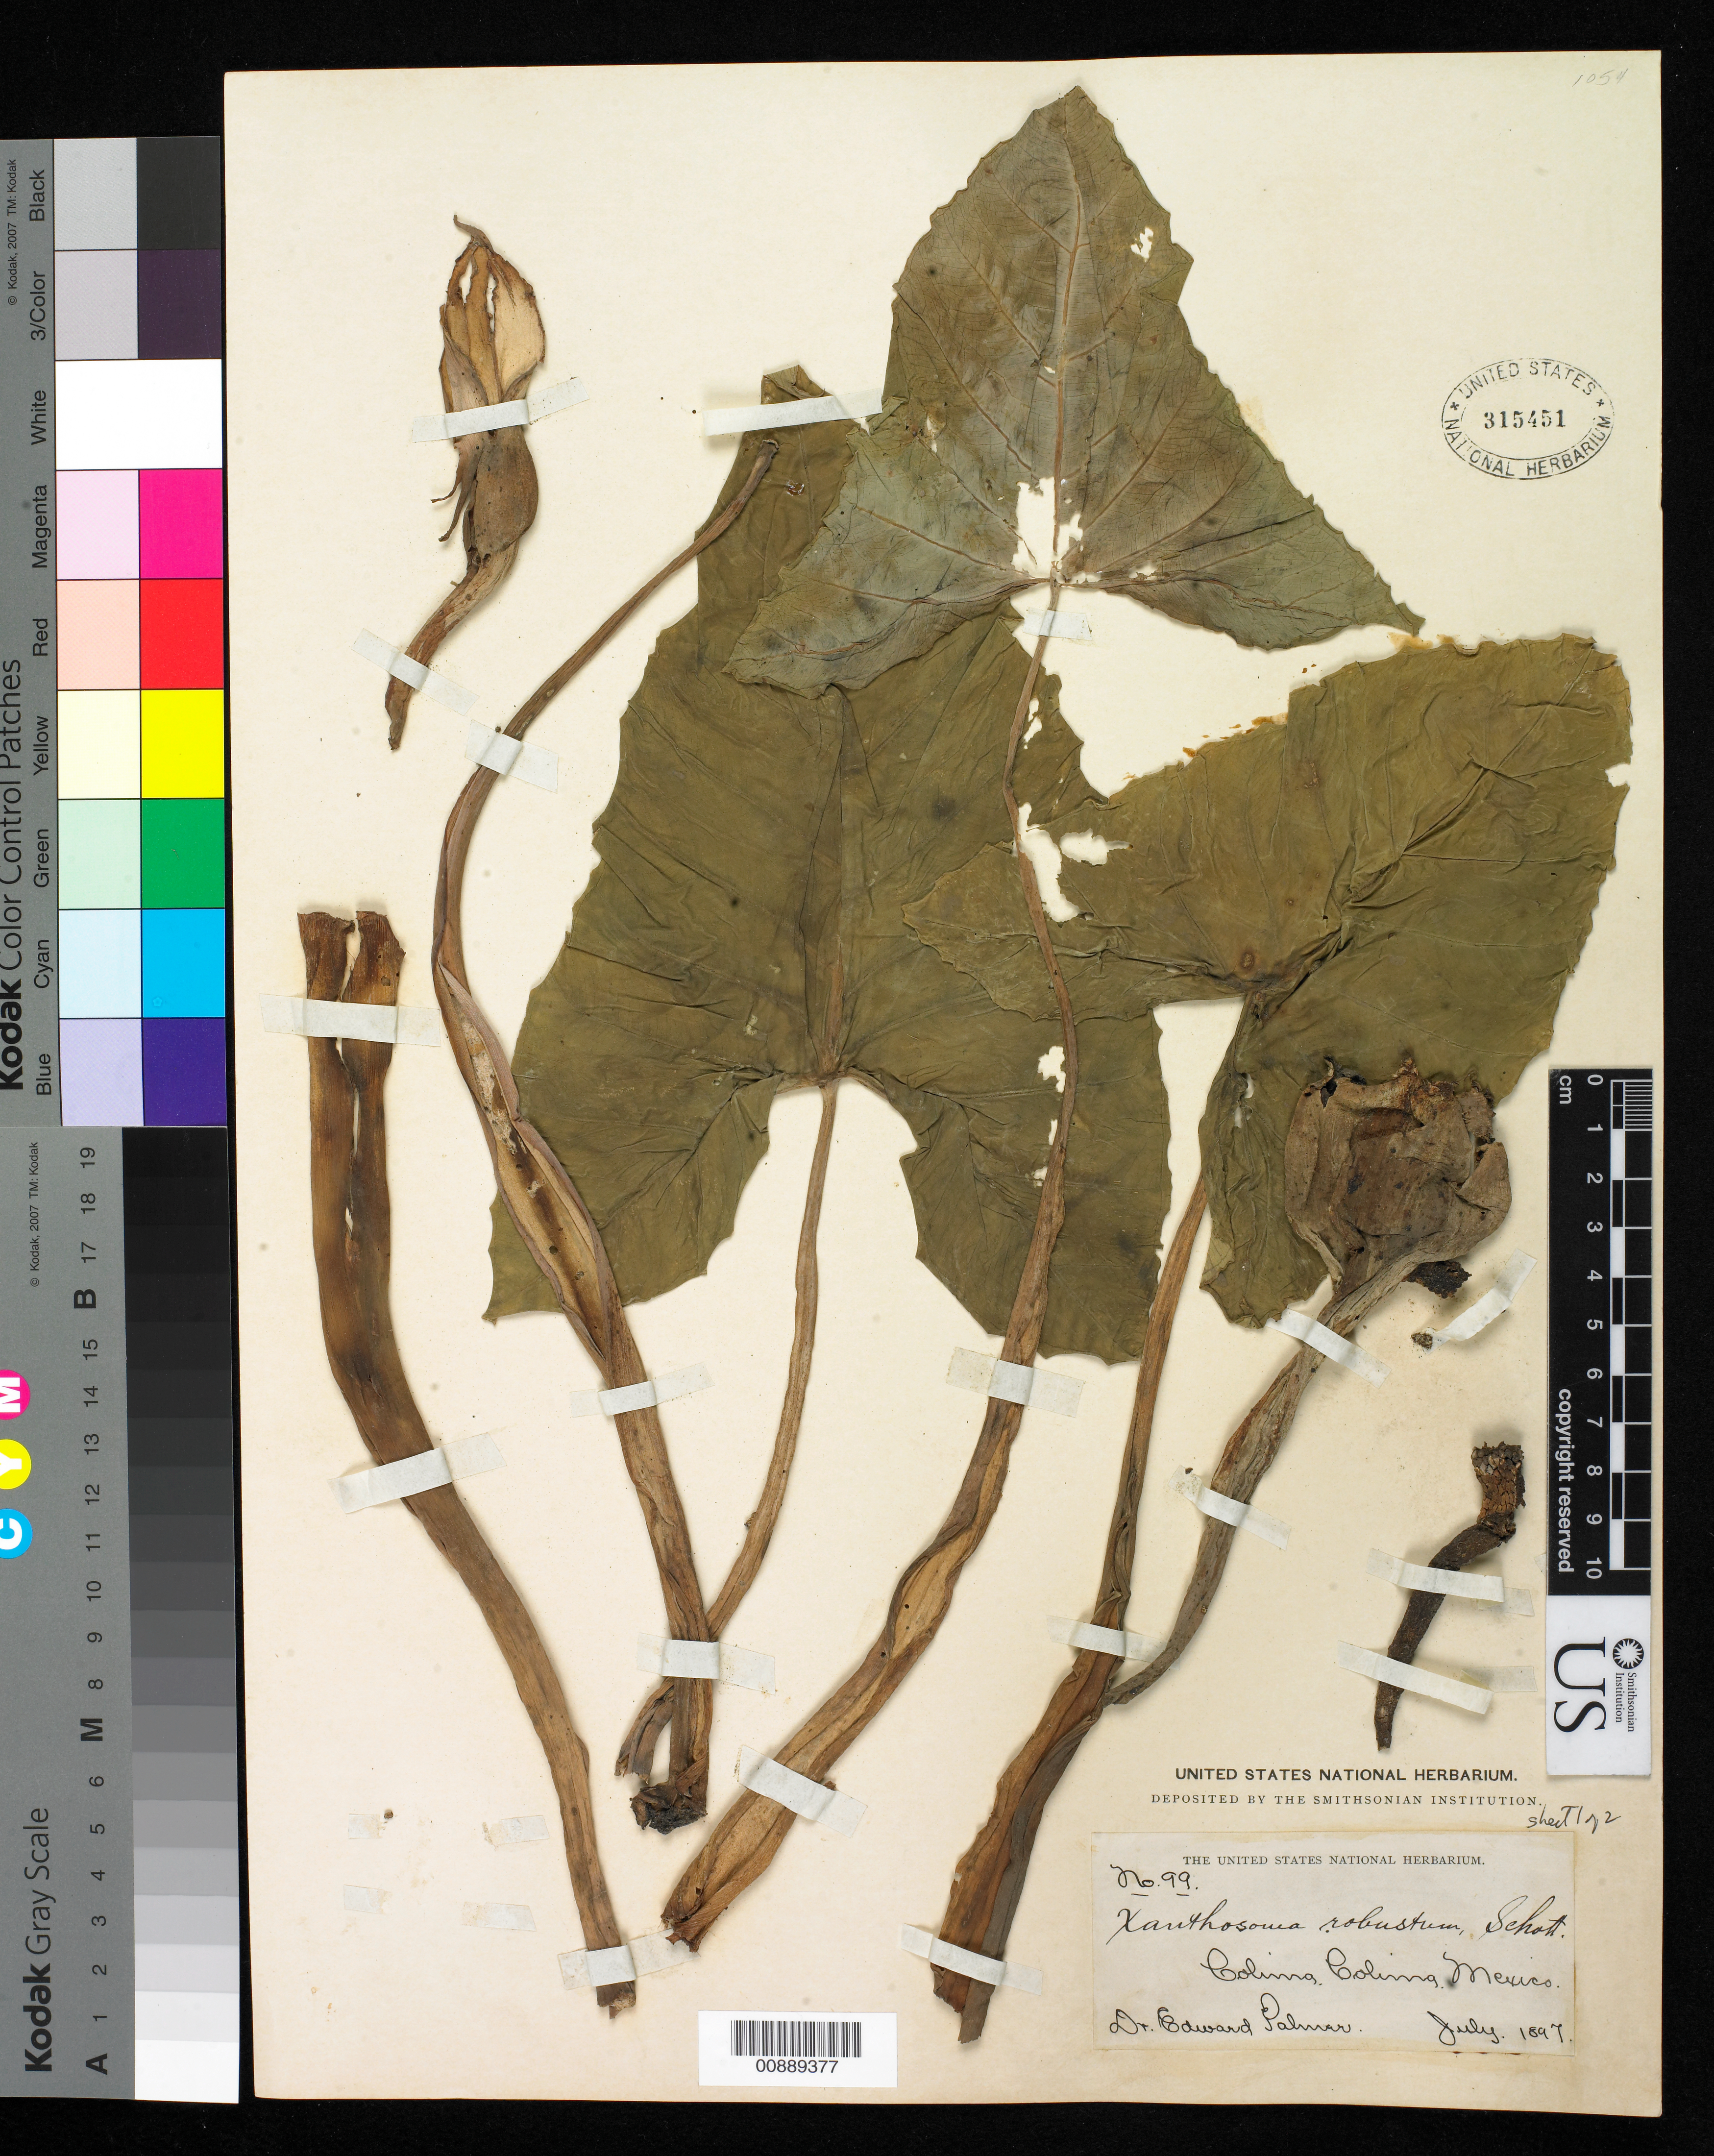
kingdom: Plantae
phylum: Tracheophyta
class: Liliopsida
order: Alismatales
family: Araceae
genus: Xanthosoma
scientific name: Xanthosoma robustum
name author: Schott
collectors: E. Palmer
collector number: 99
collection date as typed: Jul 1897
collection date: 1897-07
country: Mexico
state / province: Colima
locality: Colima, Colima.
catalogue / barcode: US 315451